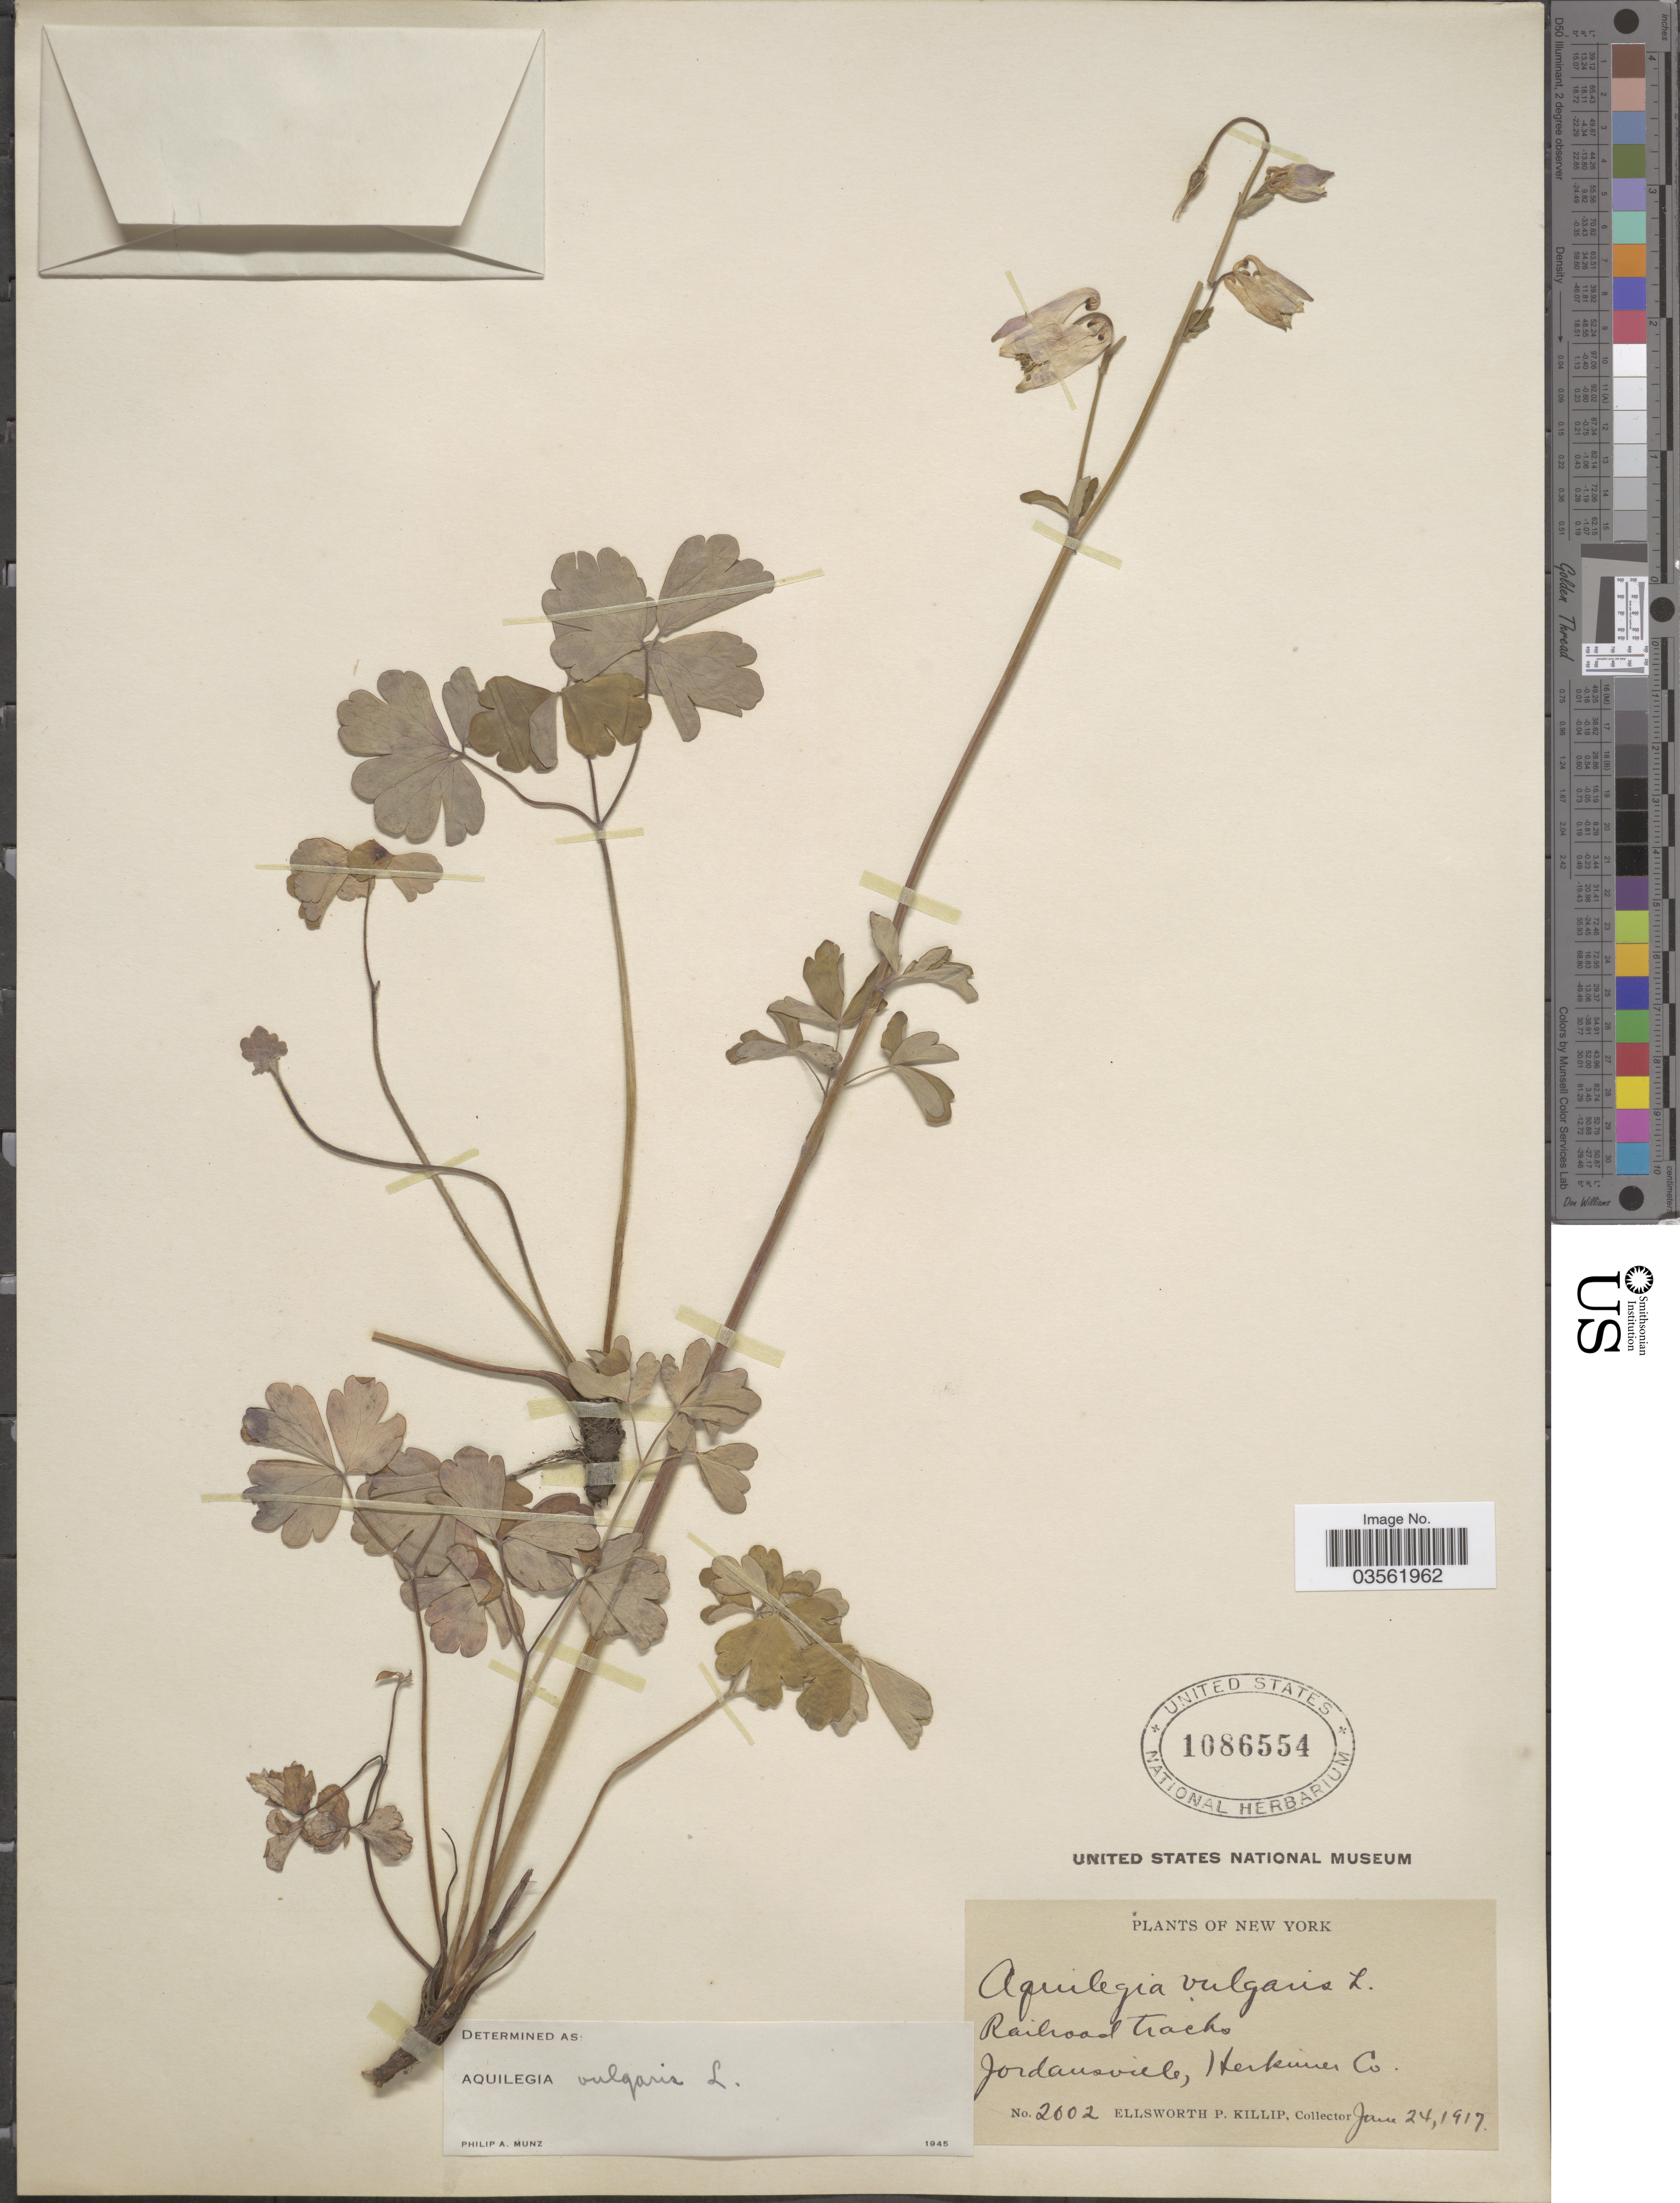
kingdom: Plantae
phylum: Tracheophyta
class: Magnoliopsida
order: Ranunculales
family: Ranunculaceae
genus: Aquilegia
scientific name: Aquilegia vulgaris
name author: L.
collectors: E. P. Killip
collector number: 2602*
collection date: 1917-01-24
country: United States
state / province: New York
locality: Railroad Tracks. Jordansville, Herkimer Co.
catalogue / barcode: US 1086554